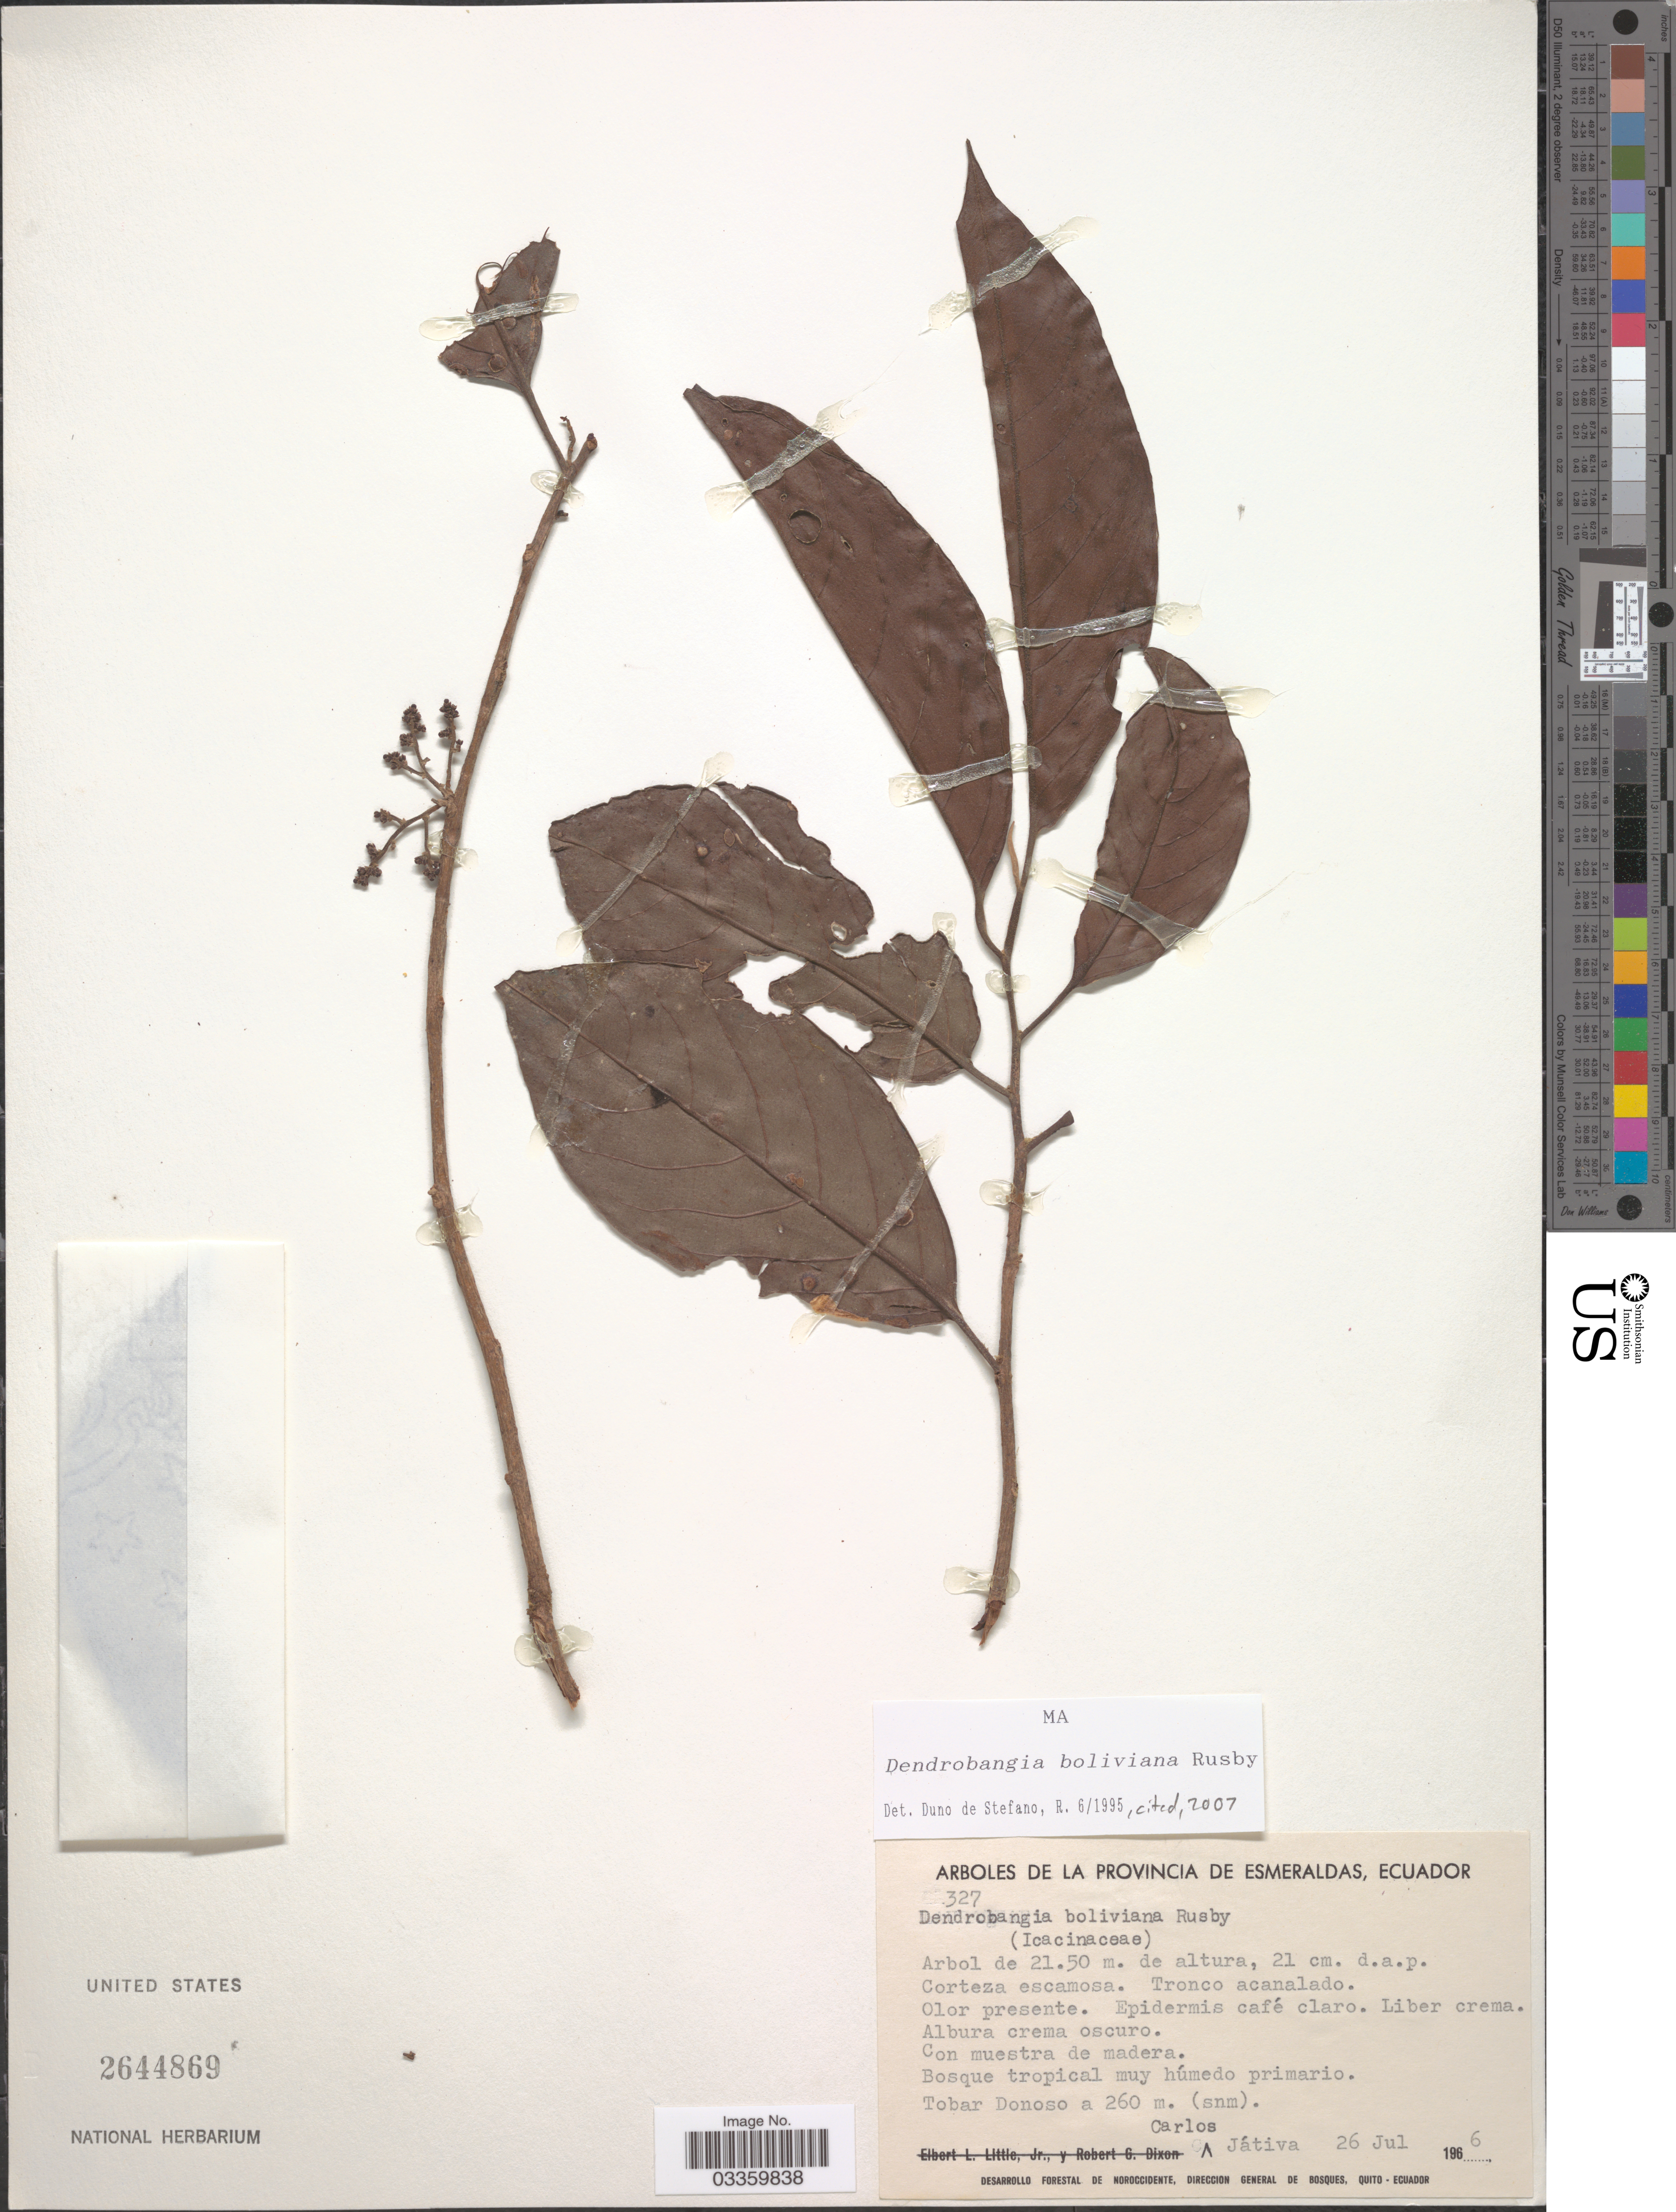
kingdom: Plantae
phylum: Tracheophyta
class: Magnoliopsida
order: Metteniusales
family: Metteniusaceae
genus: Dendrobangia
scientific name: Dendrobangia boliviana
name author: Rusby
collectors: C. D. Játiva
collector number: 327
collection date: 1966-07-26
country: Ecuador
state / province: Esmeraldas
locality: Arboles de La Provincia de Esmeraldas. Tobar Donoso.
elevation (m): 260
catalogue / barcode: US 2644869